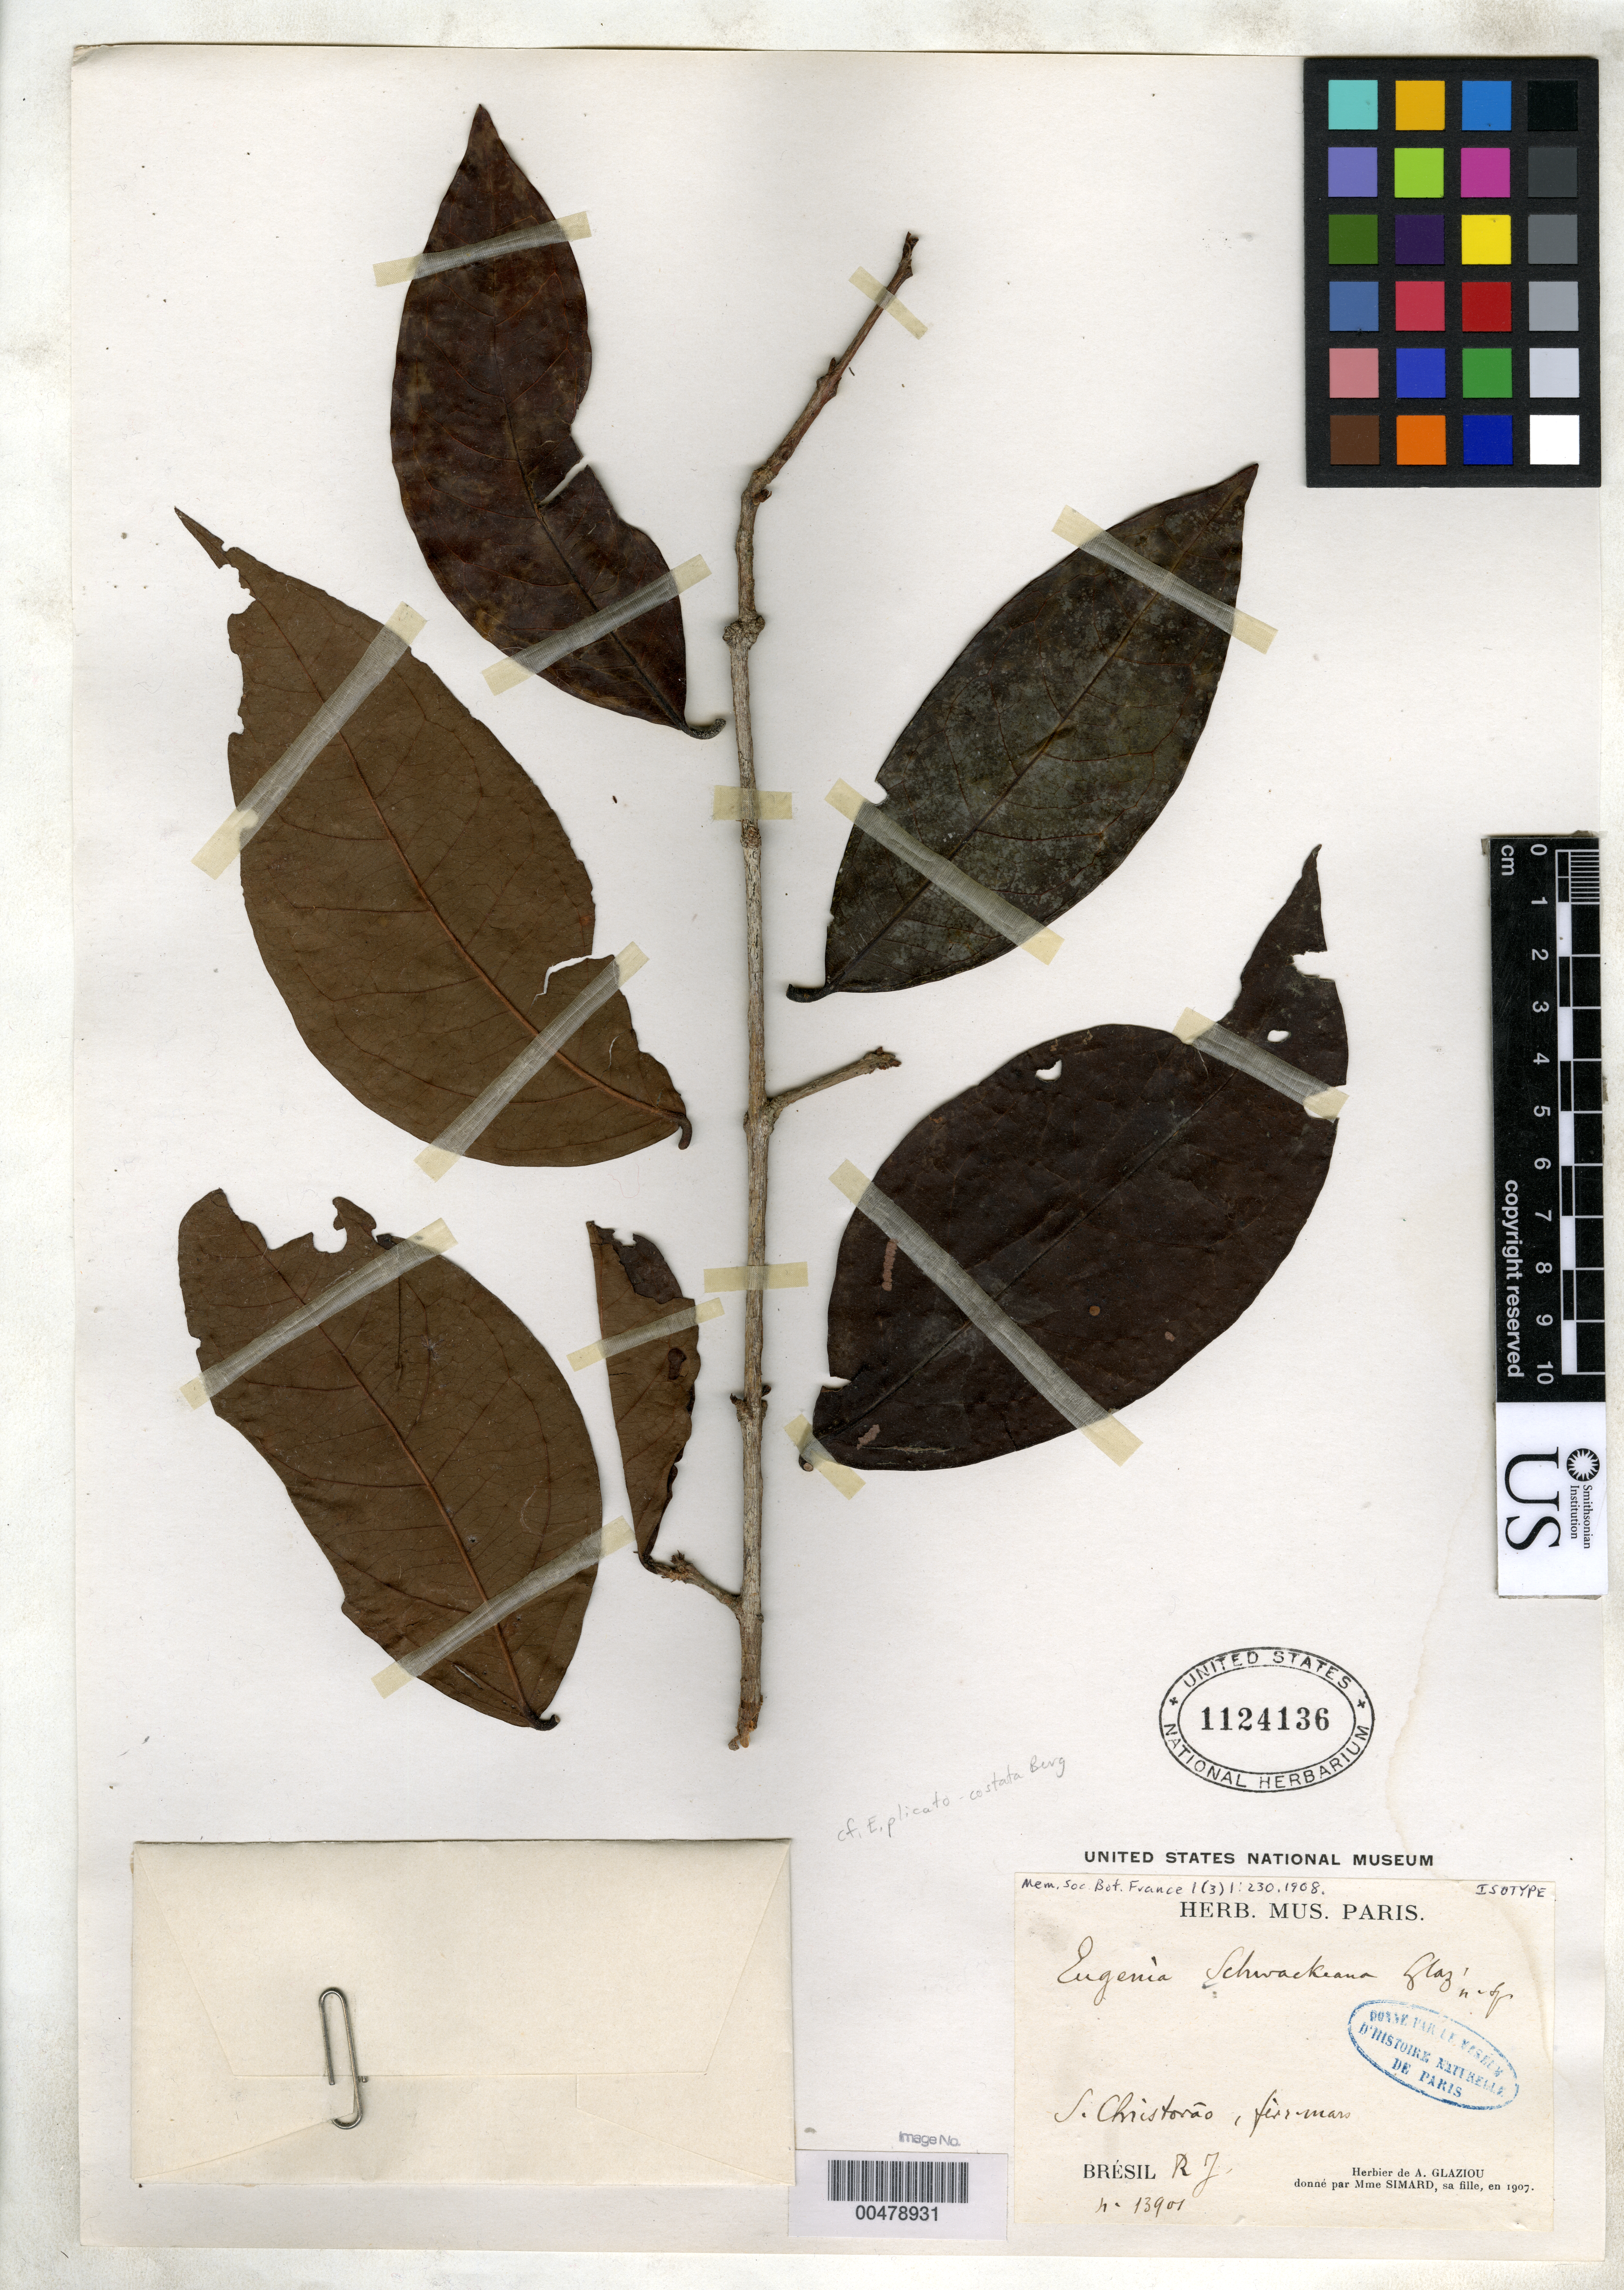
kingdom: Plantae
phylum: Tracheophyta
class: Magnoliopsida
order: Myrtales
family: Myrtaceae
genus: Eugenia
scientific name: Eugenia schwackeana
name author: Glaz.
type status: Isotype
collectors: A. F. M. Glaziou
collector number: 13901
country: Brazil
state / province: Rio de Janeiro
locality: S. Christorao.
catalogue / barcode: US 1124136